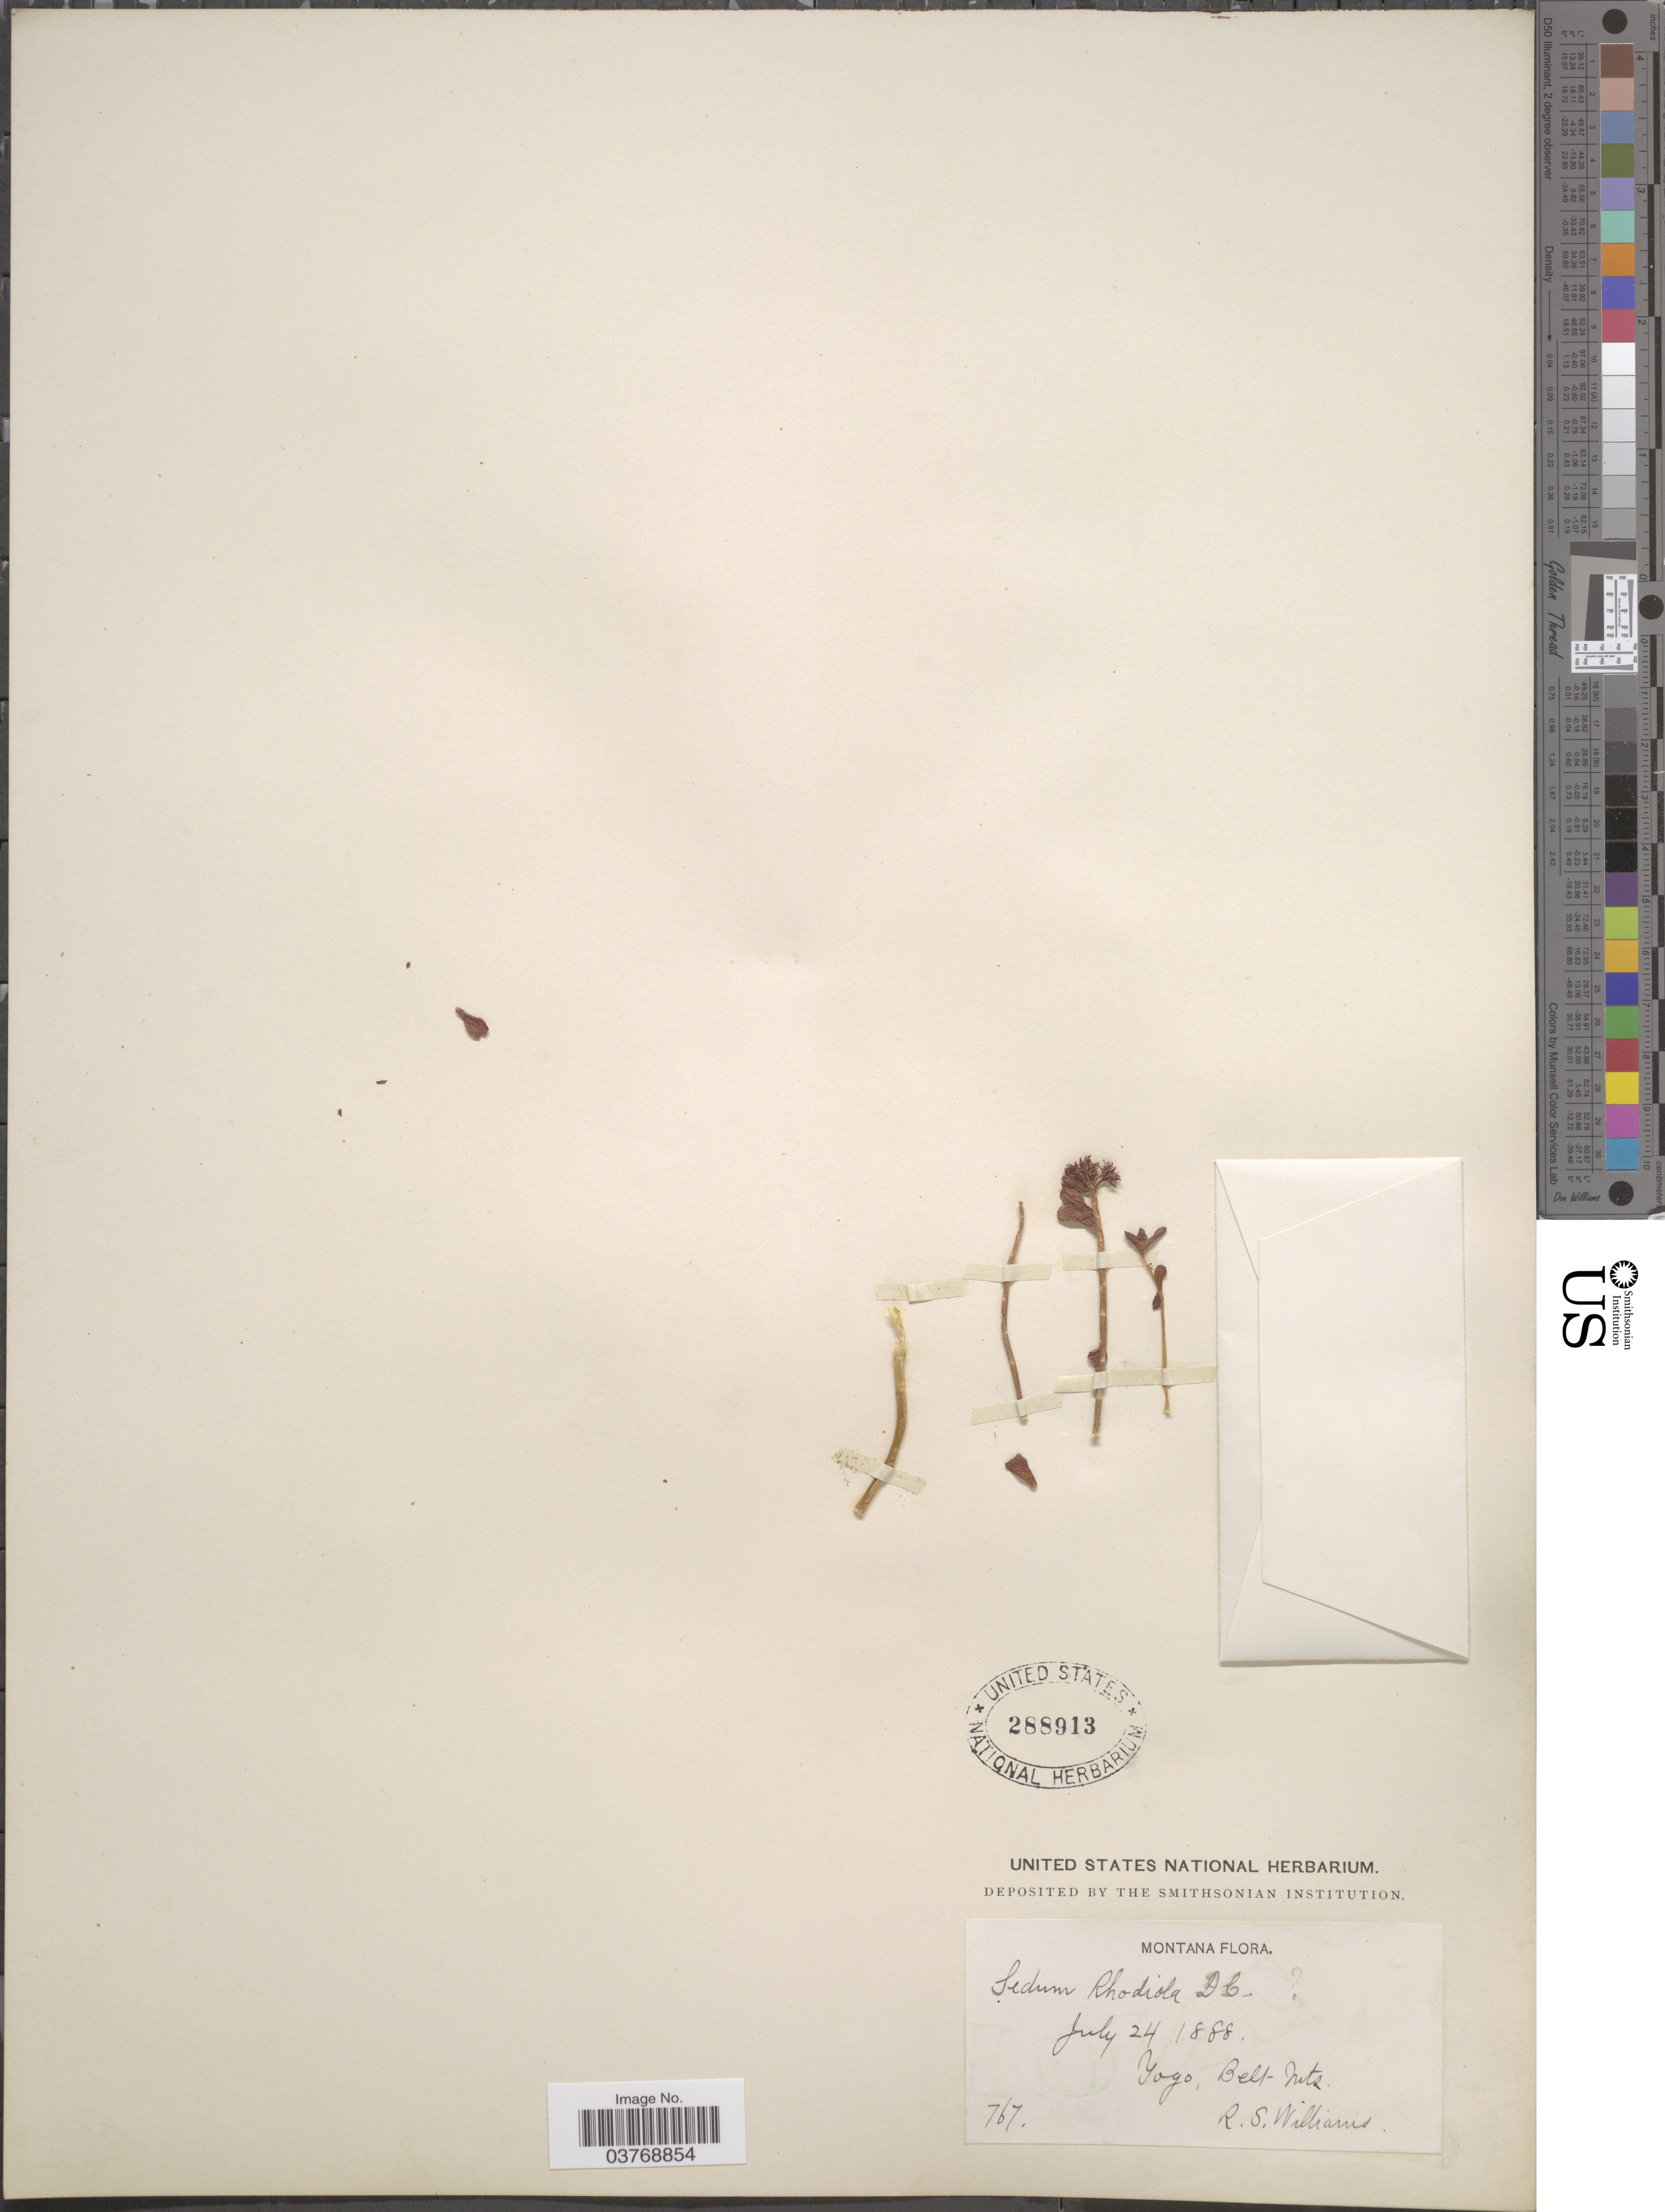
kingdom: Plantae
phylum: Tracheophyta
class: Magnoliopsida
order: Saxifragales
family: Crassulaceae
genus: Rhodiola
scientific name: Rhodiola integrifolia subsp. integrifolia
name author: Raf.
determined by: Strong, Mark T., (BOT), Smithsonian Institution - National Museum of Natural History (UNITED STATES)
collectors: R. S. Williams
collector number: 767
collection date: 1888-07-24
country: United States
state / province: Montana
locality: Yogo, Belt Mts.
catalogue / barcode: US 288913